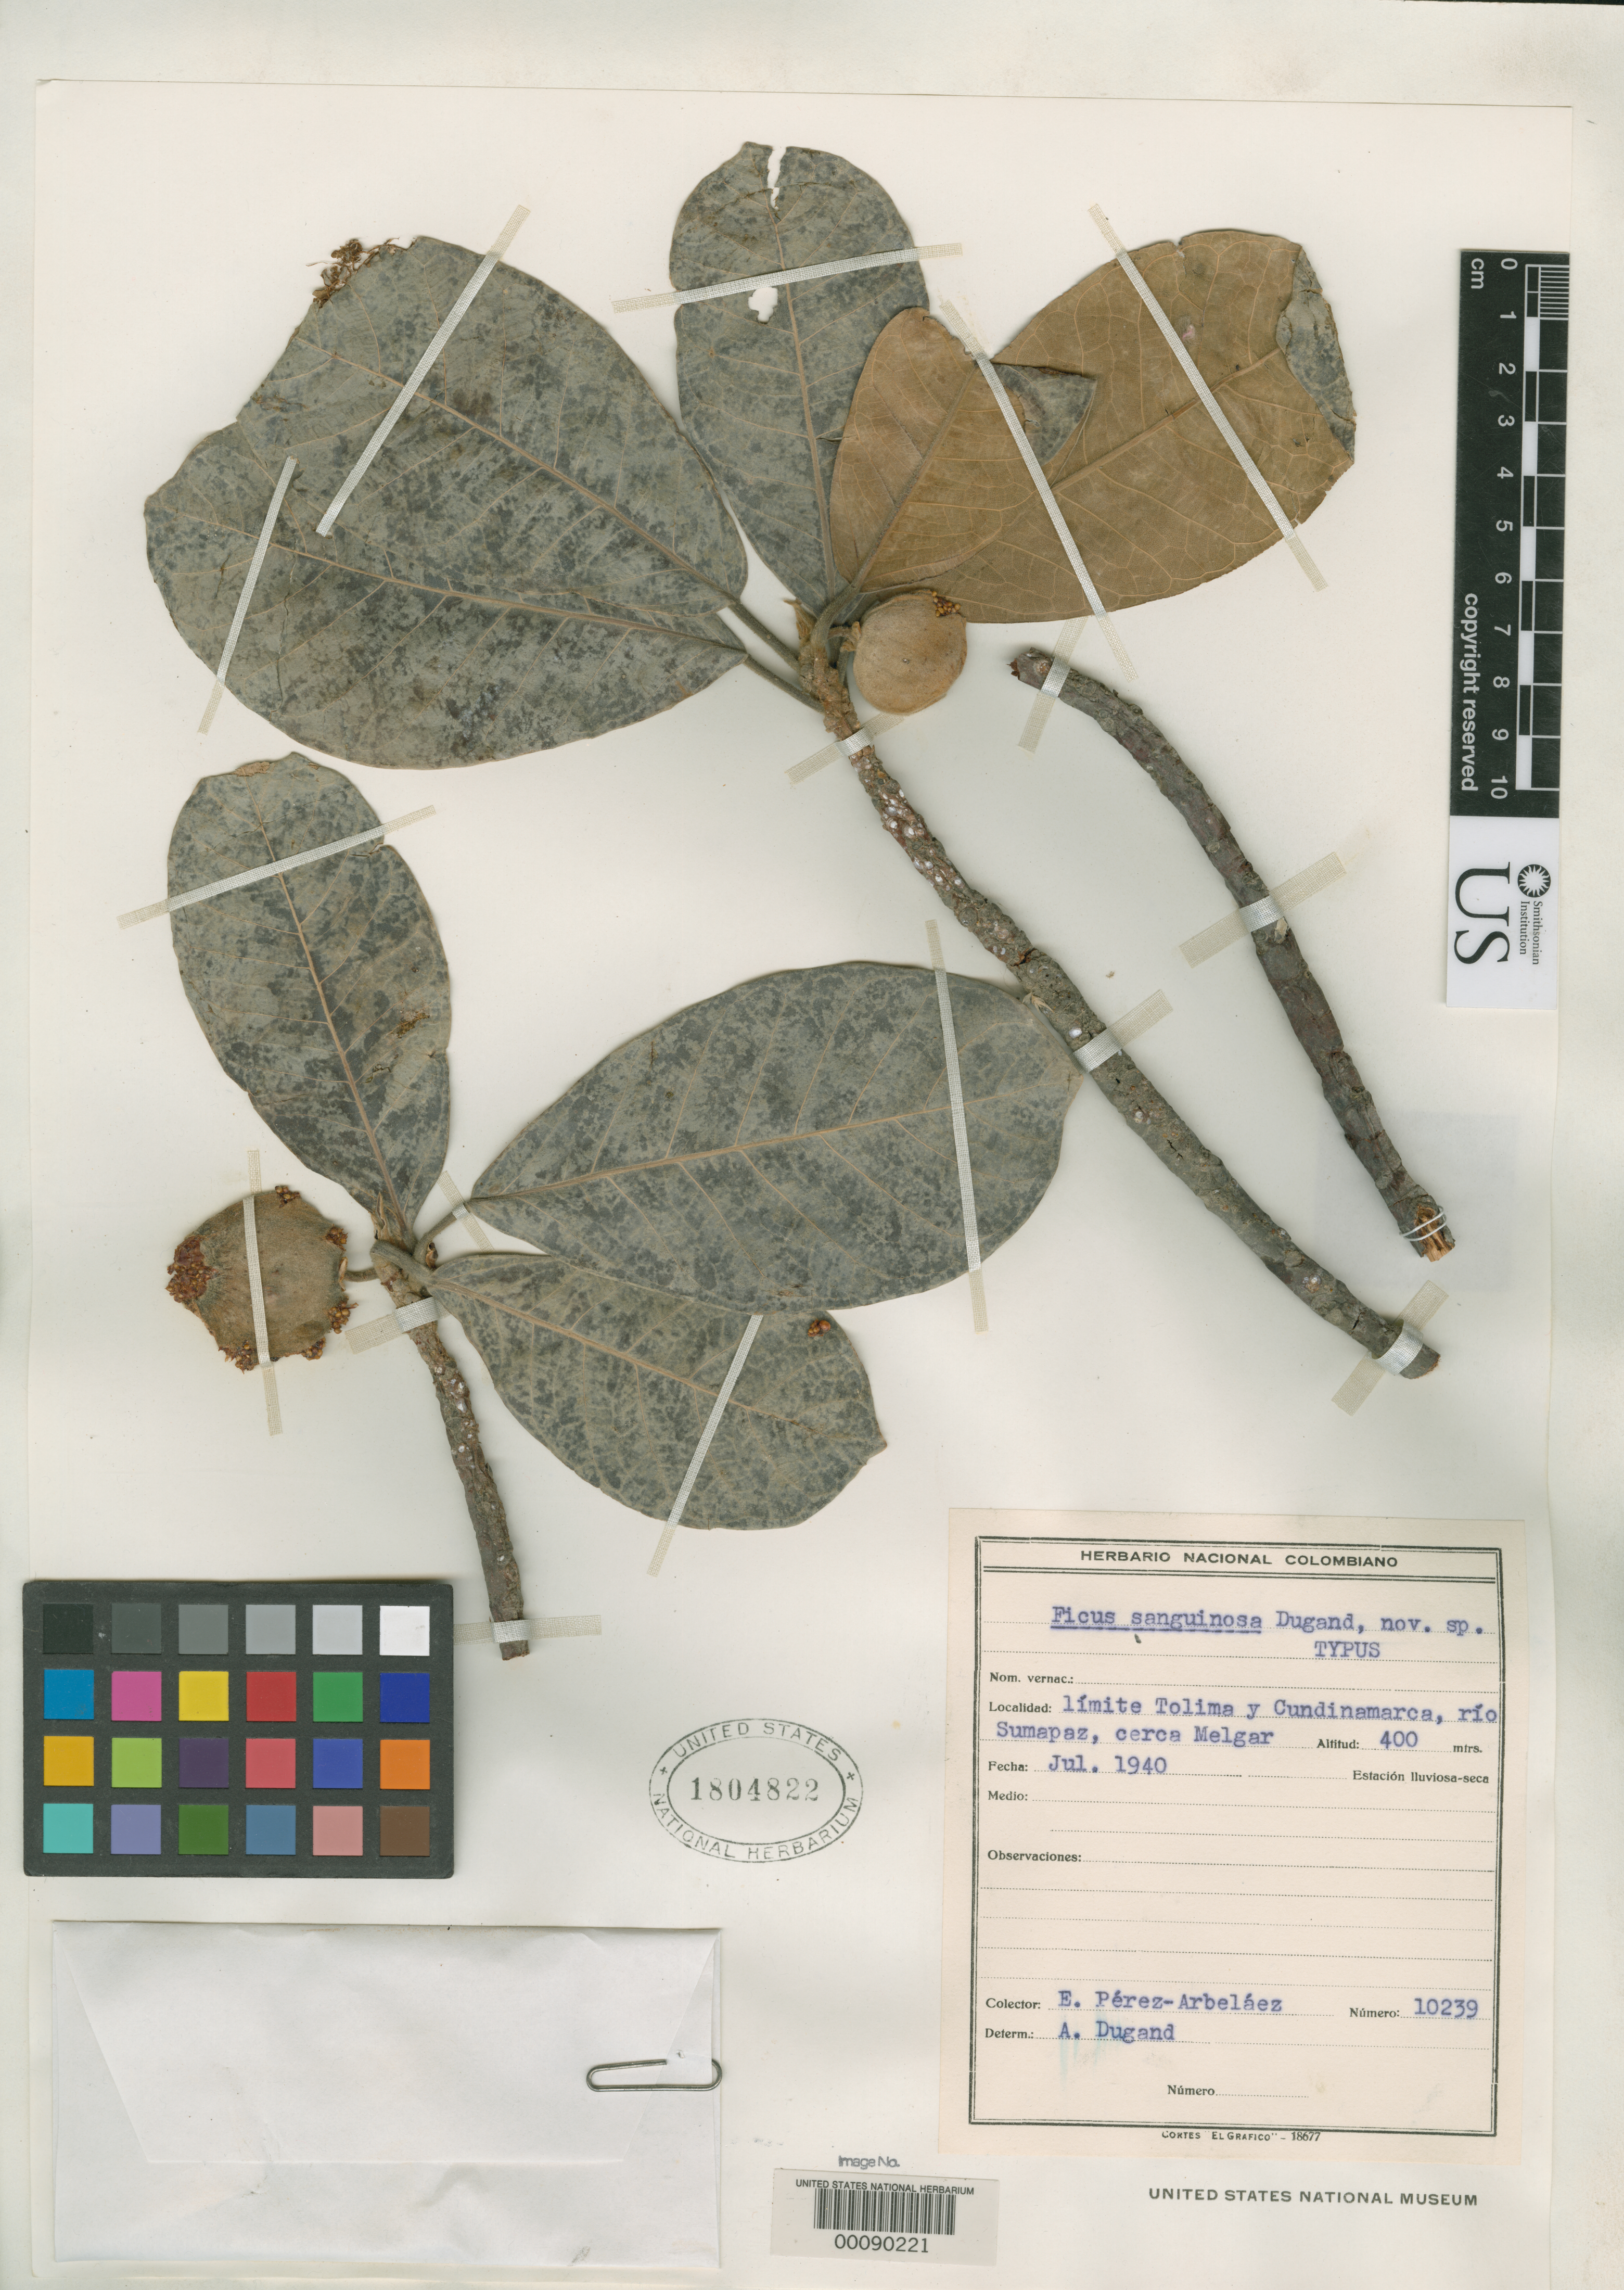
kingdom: Plantae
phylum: Tracheophyta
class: Magnoliopsida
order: Rosales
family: Moraceae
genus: Ficus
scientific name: Ficus sanguinosa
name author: Dugand G.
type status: Isotype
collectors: E. Pérez Arbeláez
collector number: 10239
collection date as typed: Jul 1940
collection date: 1940-07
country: Colombia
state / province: Cundinamarca / Tolima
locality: Rio Sumapaz, Cerca de Melgar.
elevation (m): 400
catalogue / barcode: US 1804822